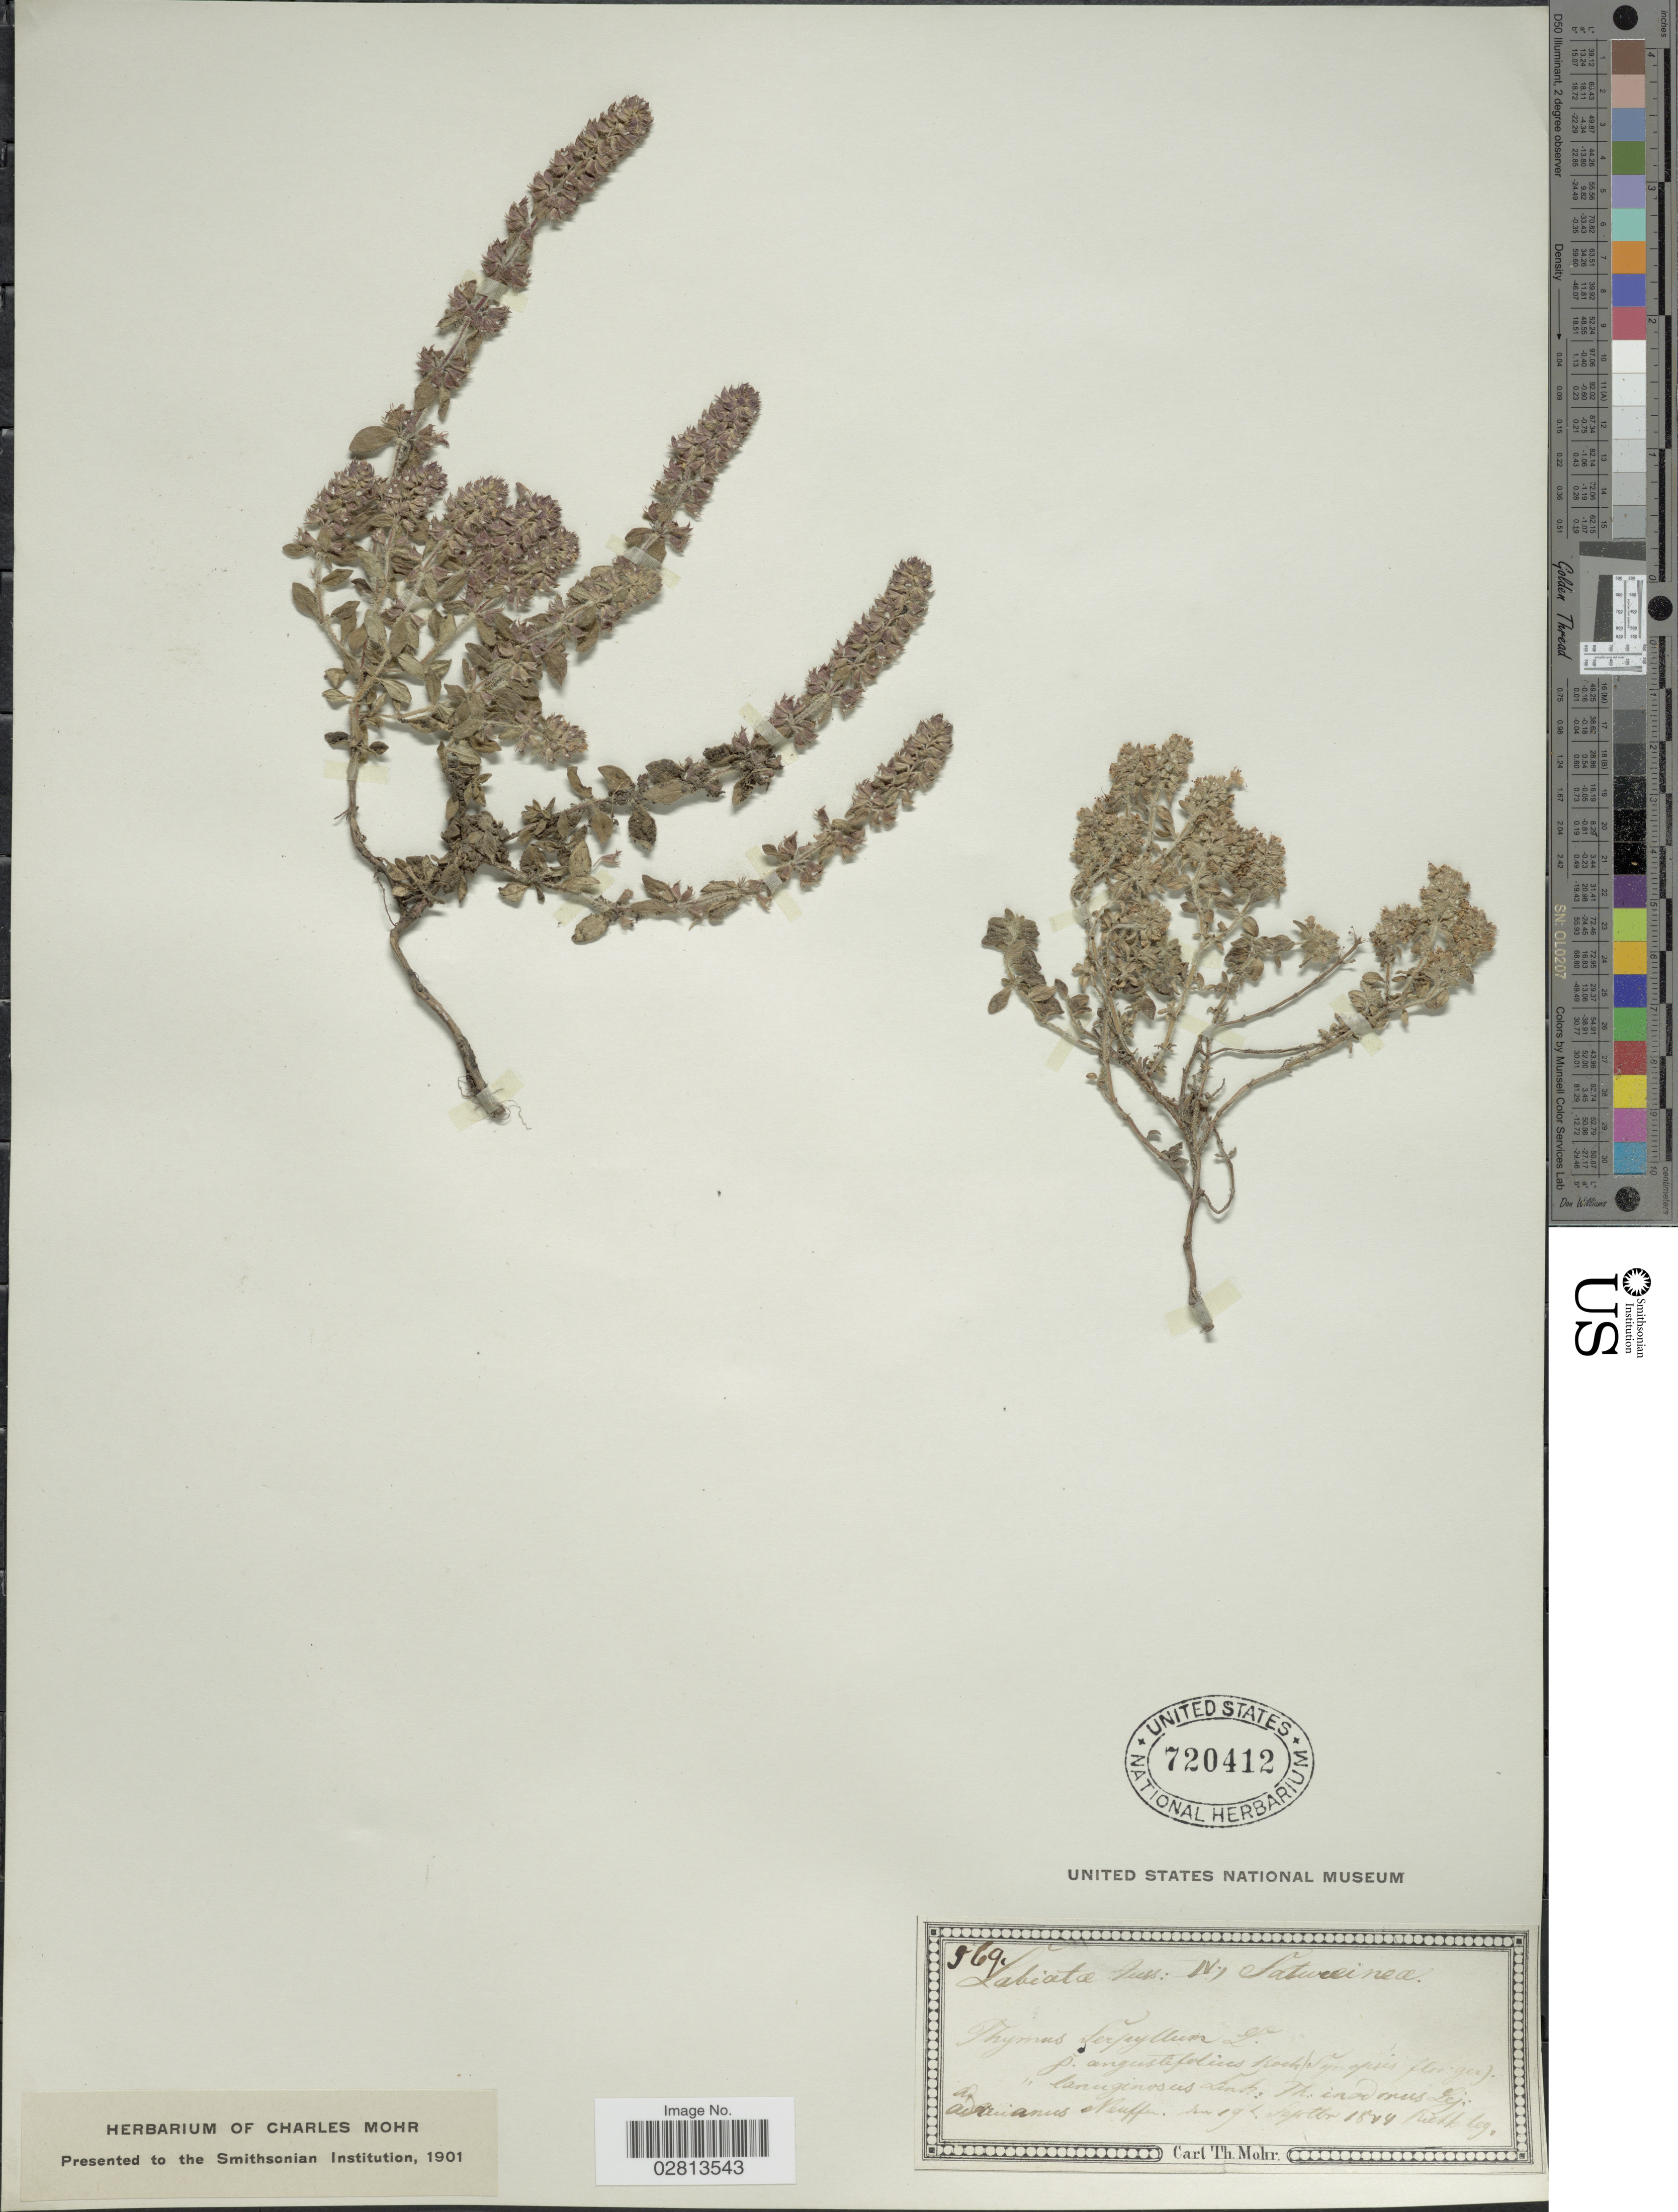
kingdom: Plantae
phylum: Tracheophyta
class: Magnoliopsida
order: Lamiales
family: Lamiaceae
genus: Thymus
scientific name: Thymus serpyllum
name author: L.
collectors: Riekk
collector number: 969*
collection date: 1814-09-19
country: Germany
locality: Neuffen.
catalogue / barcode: US 720412